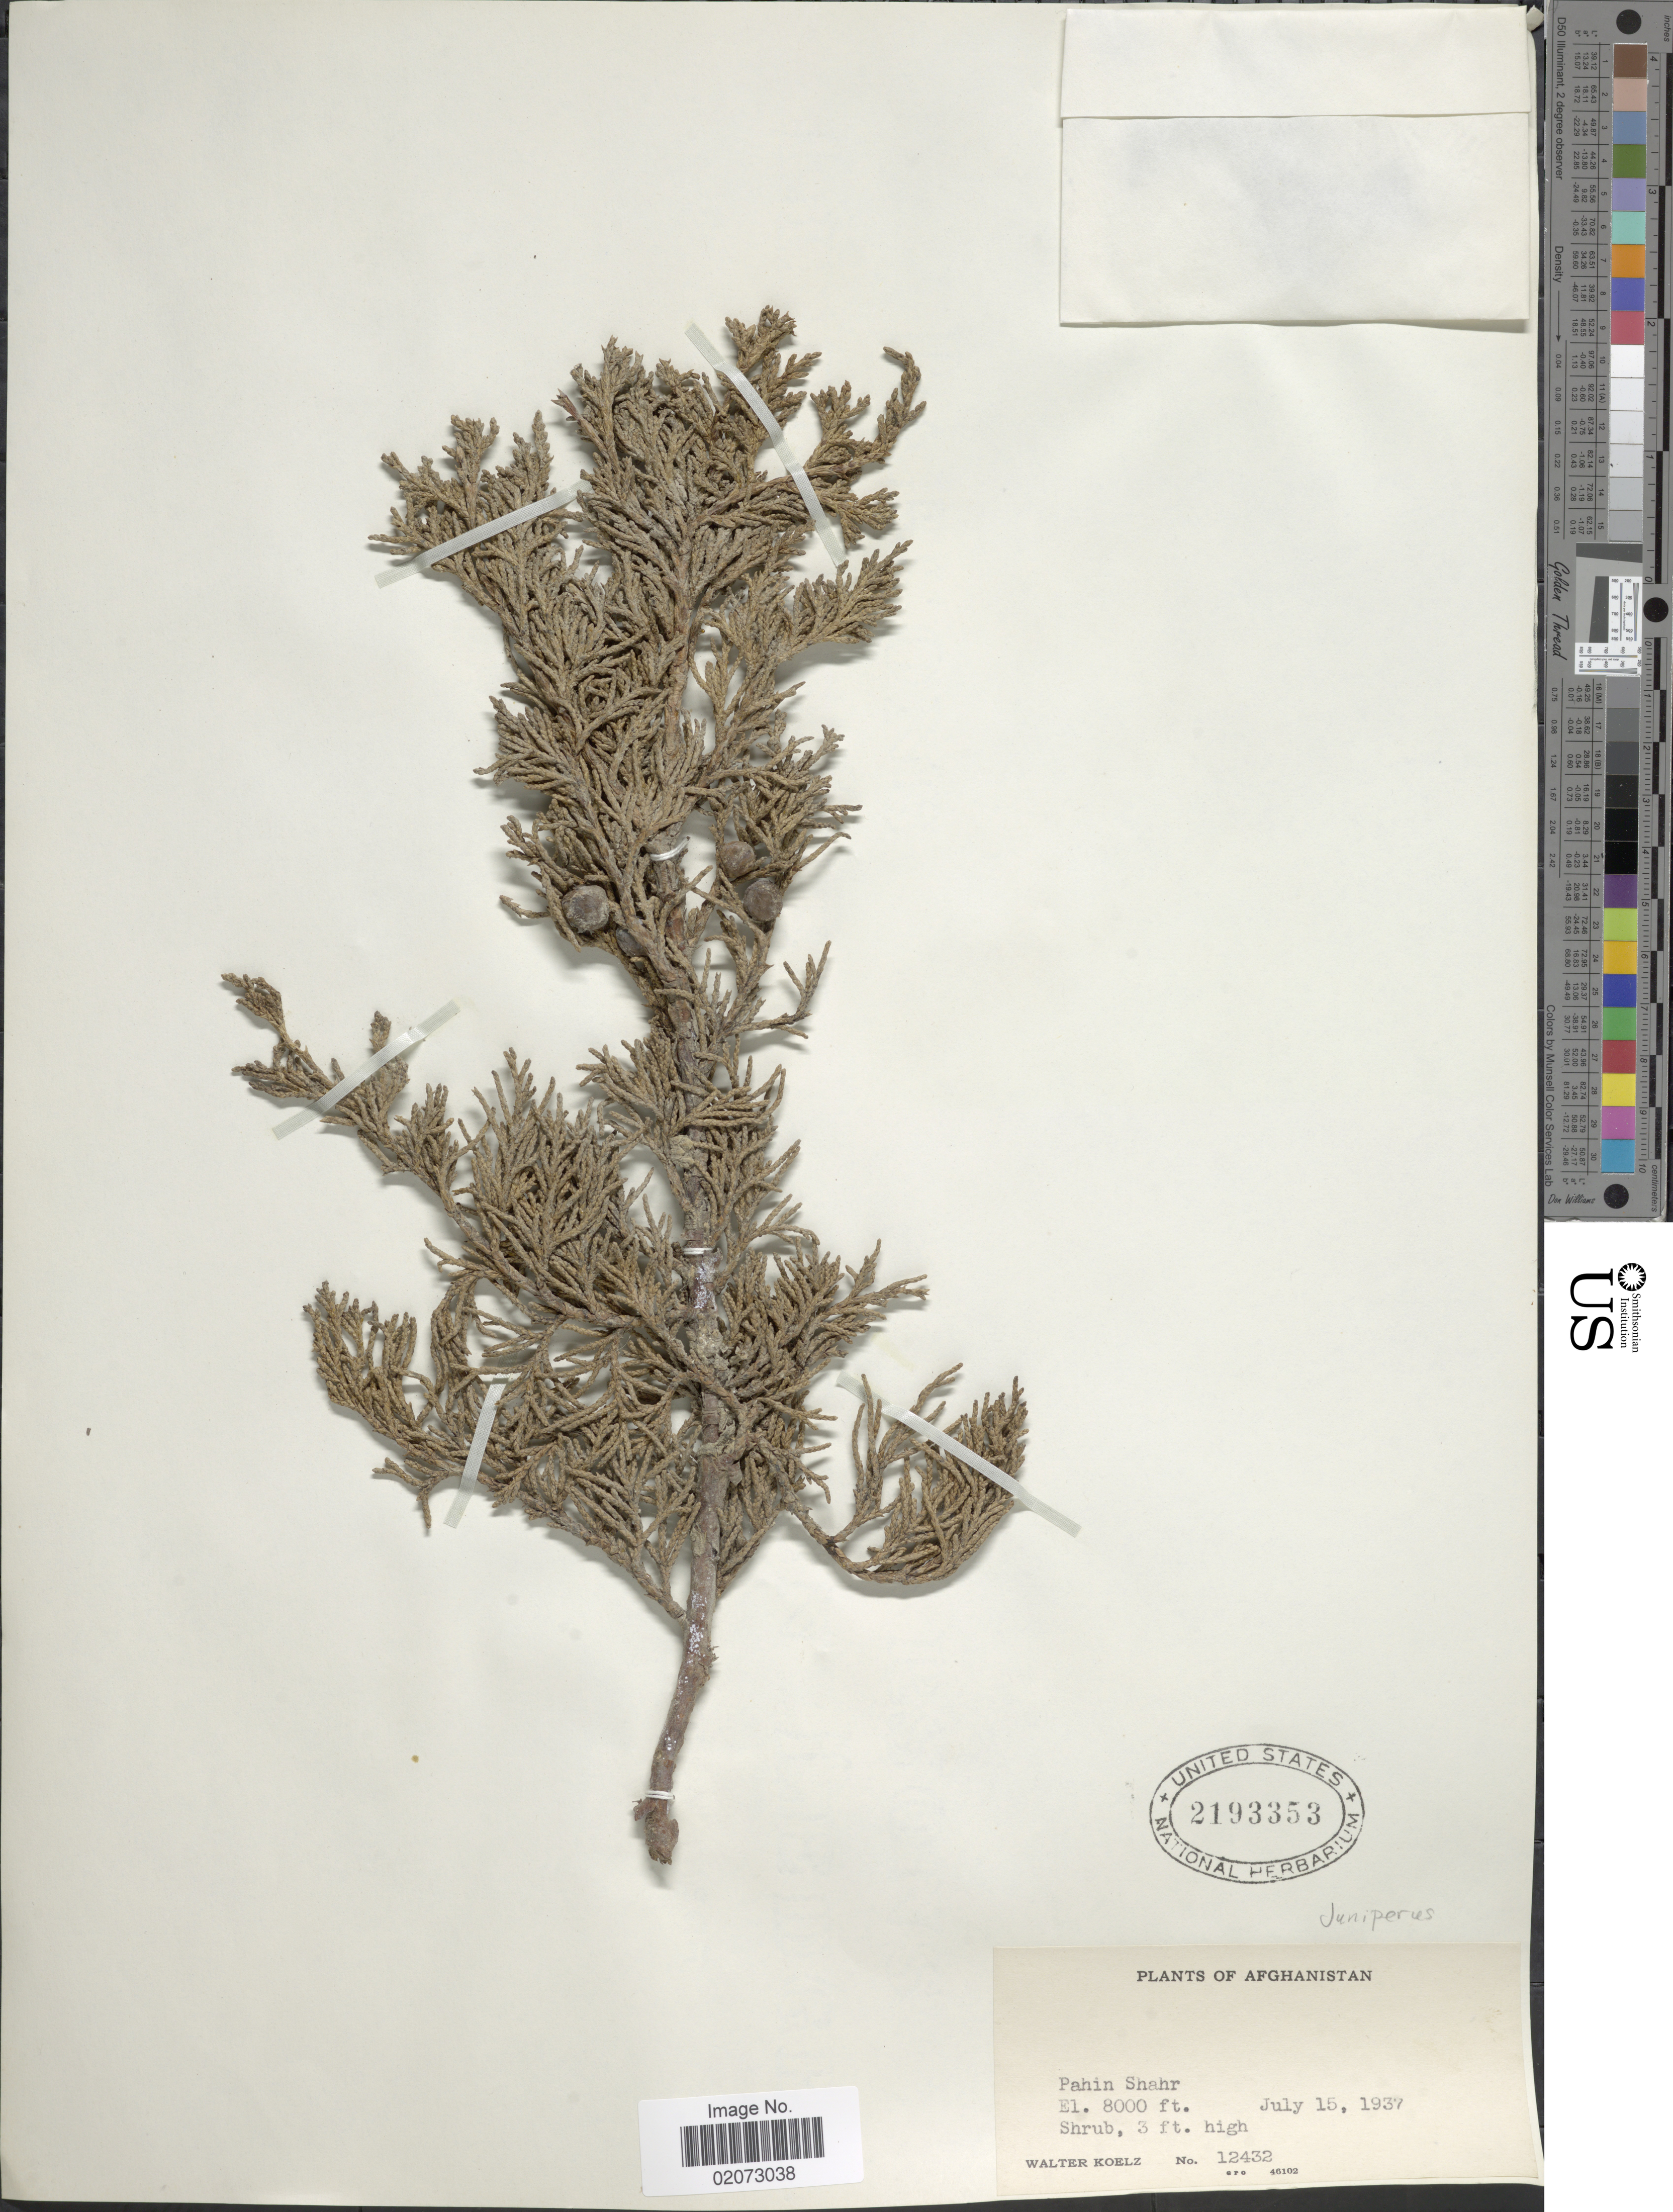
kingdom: Plantae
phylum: Tracheophyta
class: Pinopsida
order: Pinales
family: Pinaceae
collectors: W. N. Koelz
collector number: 12432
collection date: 1937-07-15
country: Afghanistan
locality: Afghanistan, Pahin Shahr.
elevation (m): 2438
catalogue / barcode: US 2193353